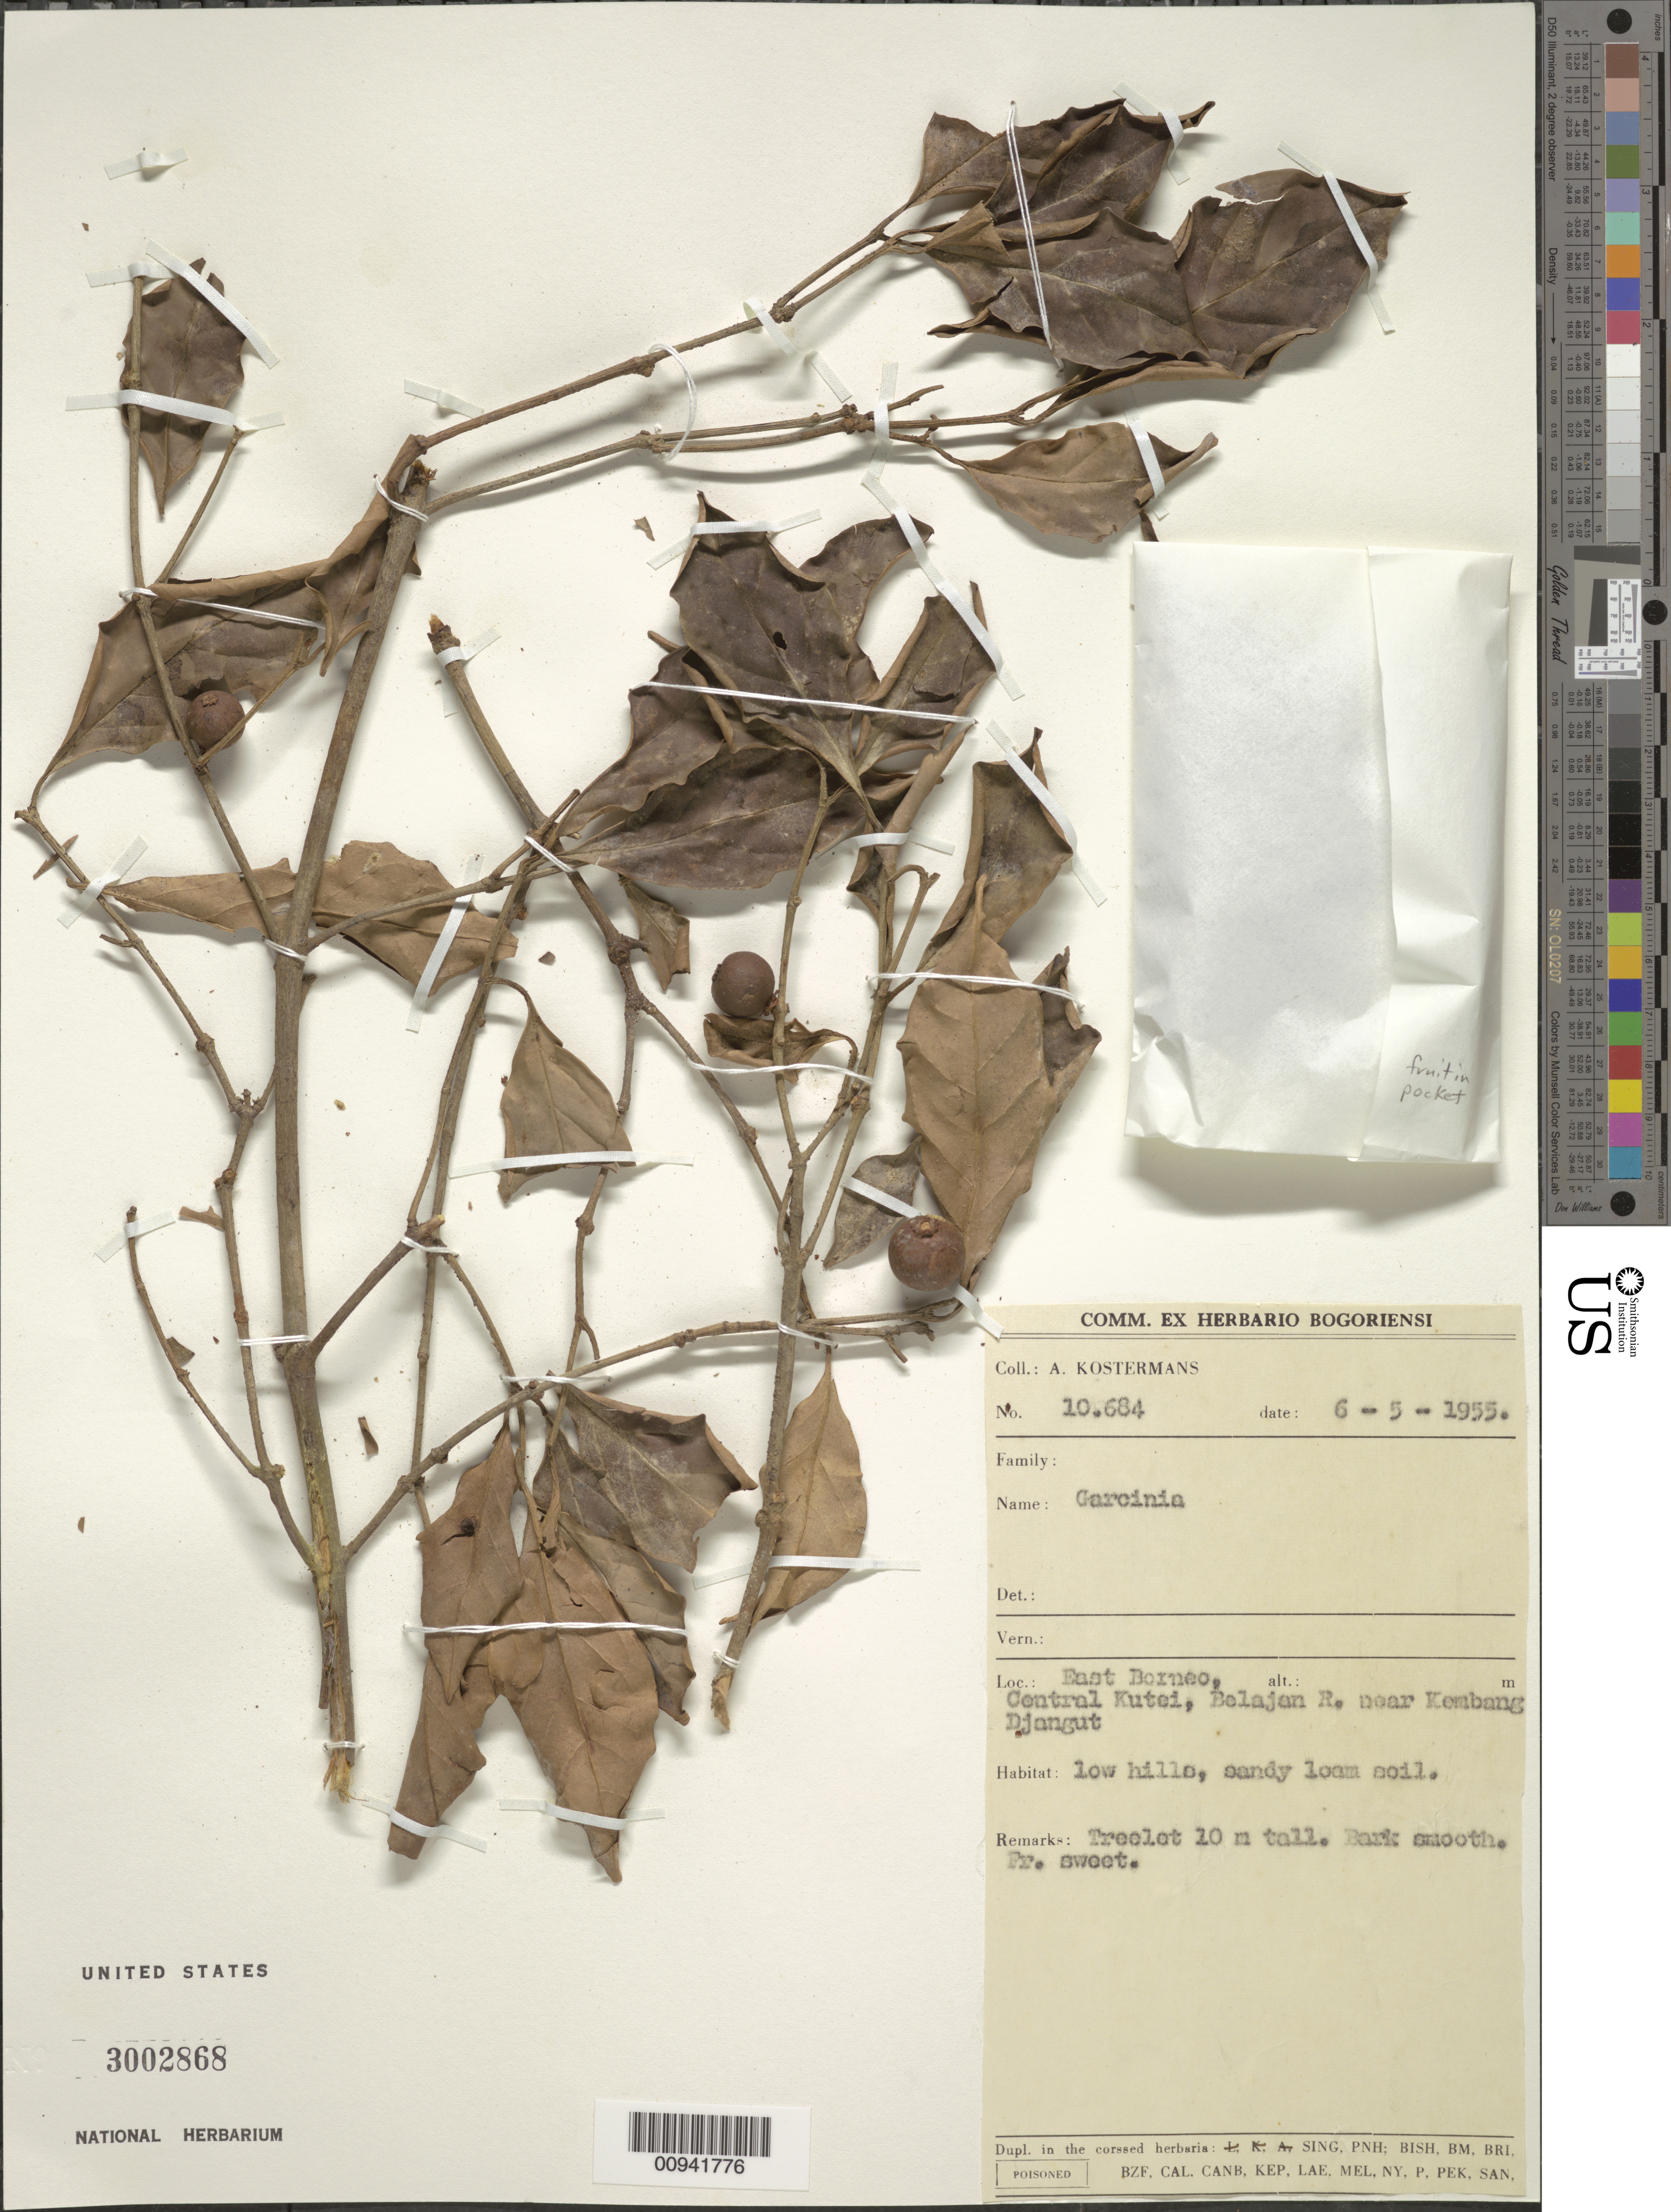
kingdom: Plantae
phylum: Tracheophyta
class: Magnoliopsida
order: Malpighiales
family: Clusiaceae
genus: Garcinia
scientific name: Garcinia sp.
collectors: A. J. G. Kostermans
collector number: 10684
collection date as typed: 06 May 1955 or 05 Jun 1955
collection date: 1955-05-06 or 1955-06-05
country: Indonesia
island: Borneo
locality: East Borneo, Central Kutei, Belajan R. near Kembang Djangut.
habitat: low hills, sandy loom soil.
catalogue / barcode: US 3002868